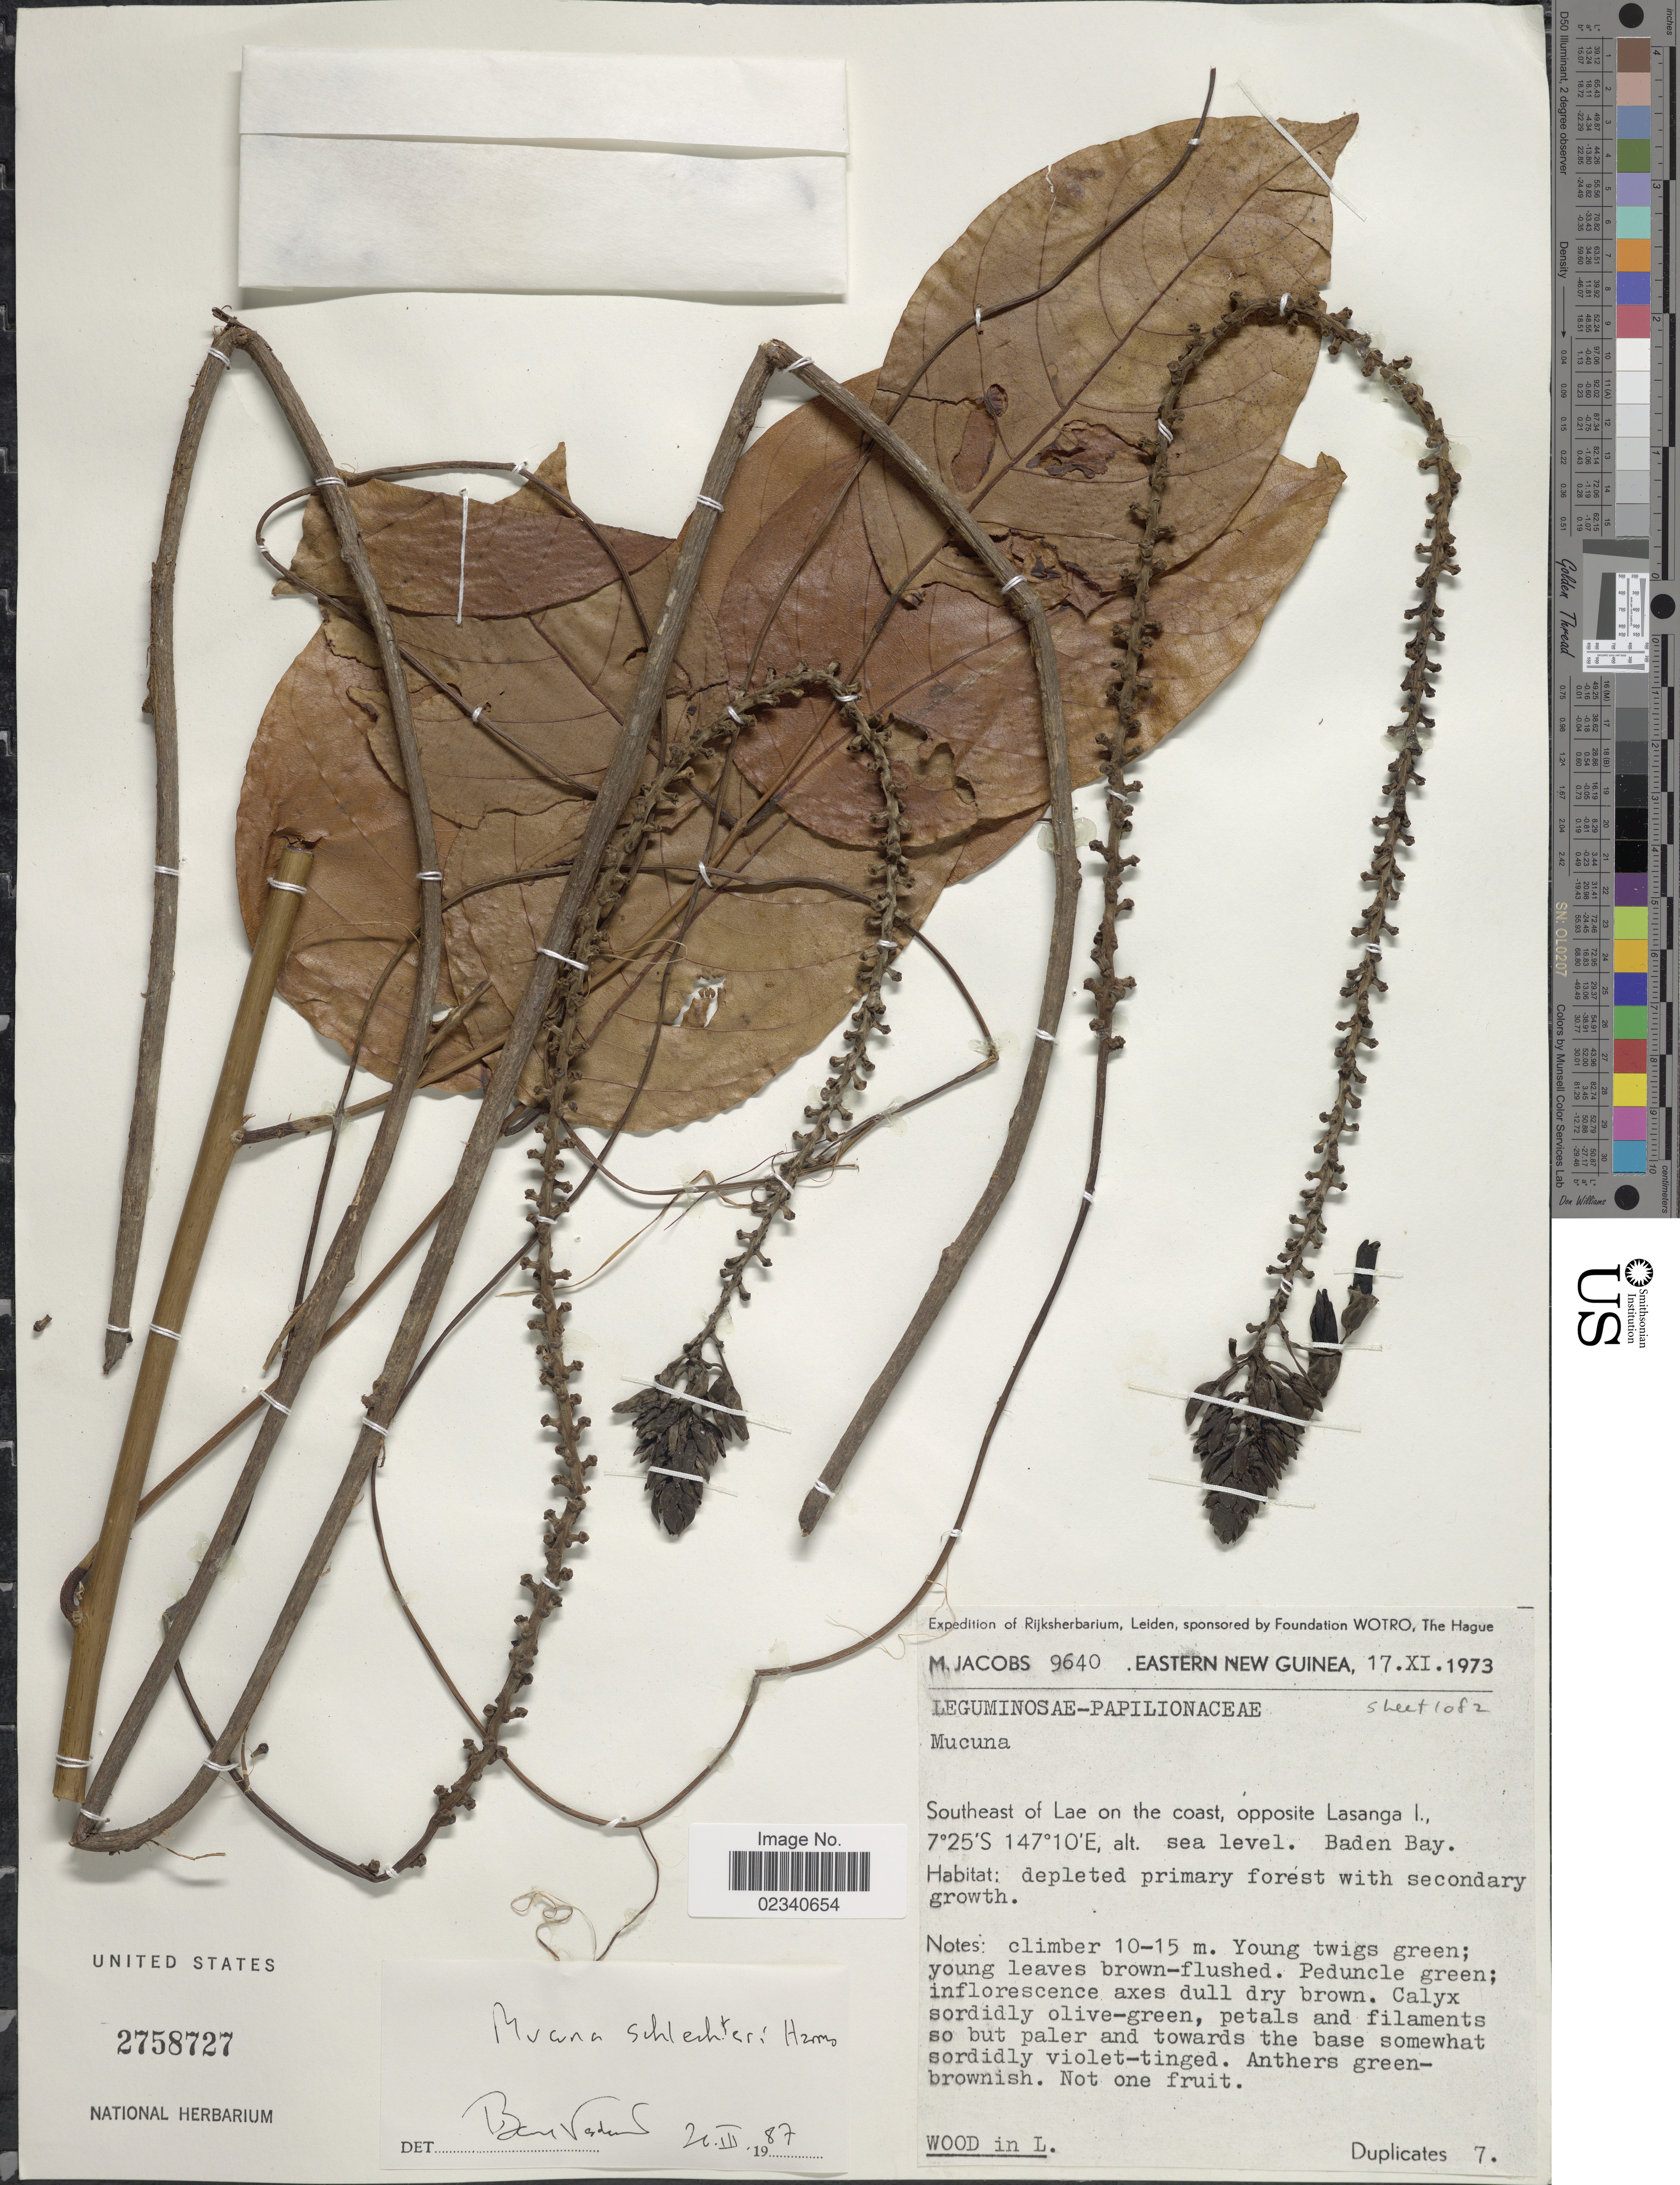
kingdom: Plantae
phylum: Tracheophyta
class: Magnoliopsida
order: Fabales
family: Fabaceae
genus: Mucuna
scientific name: Mucuna schlechteri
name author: Harms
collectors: M. Jacobs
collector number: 9640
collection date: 1973-11-17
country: Papua New Guinea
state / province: Morobe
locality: Eastern New Guinea. Southeast of Lae on the coast, opposite Lasanga I., Baden Bay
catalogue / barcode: US 2758727